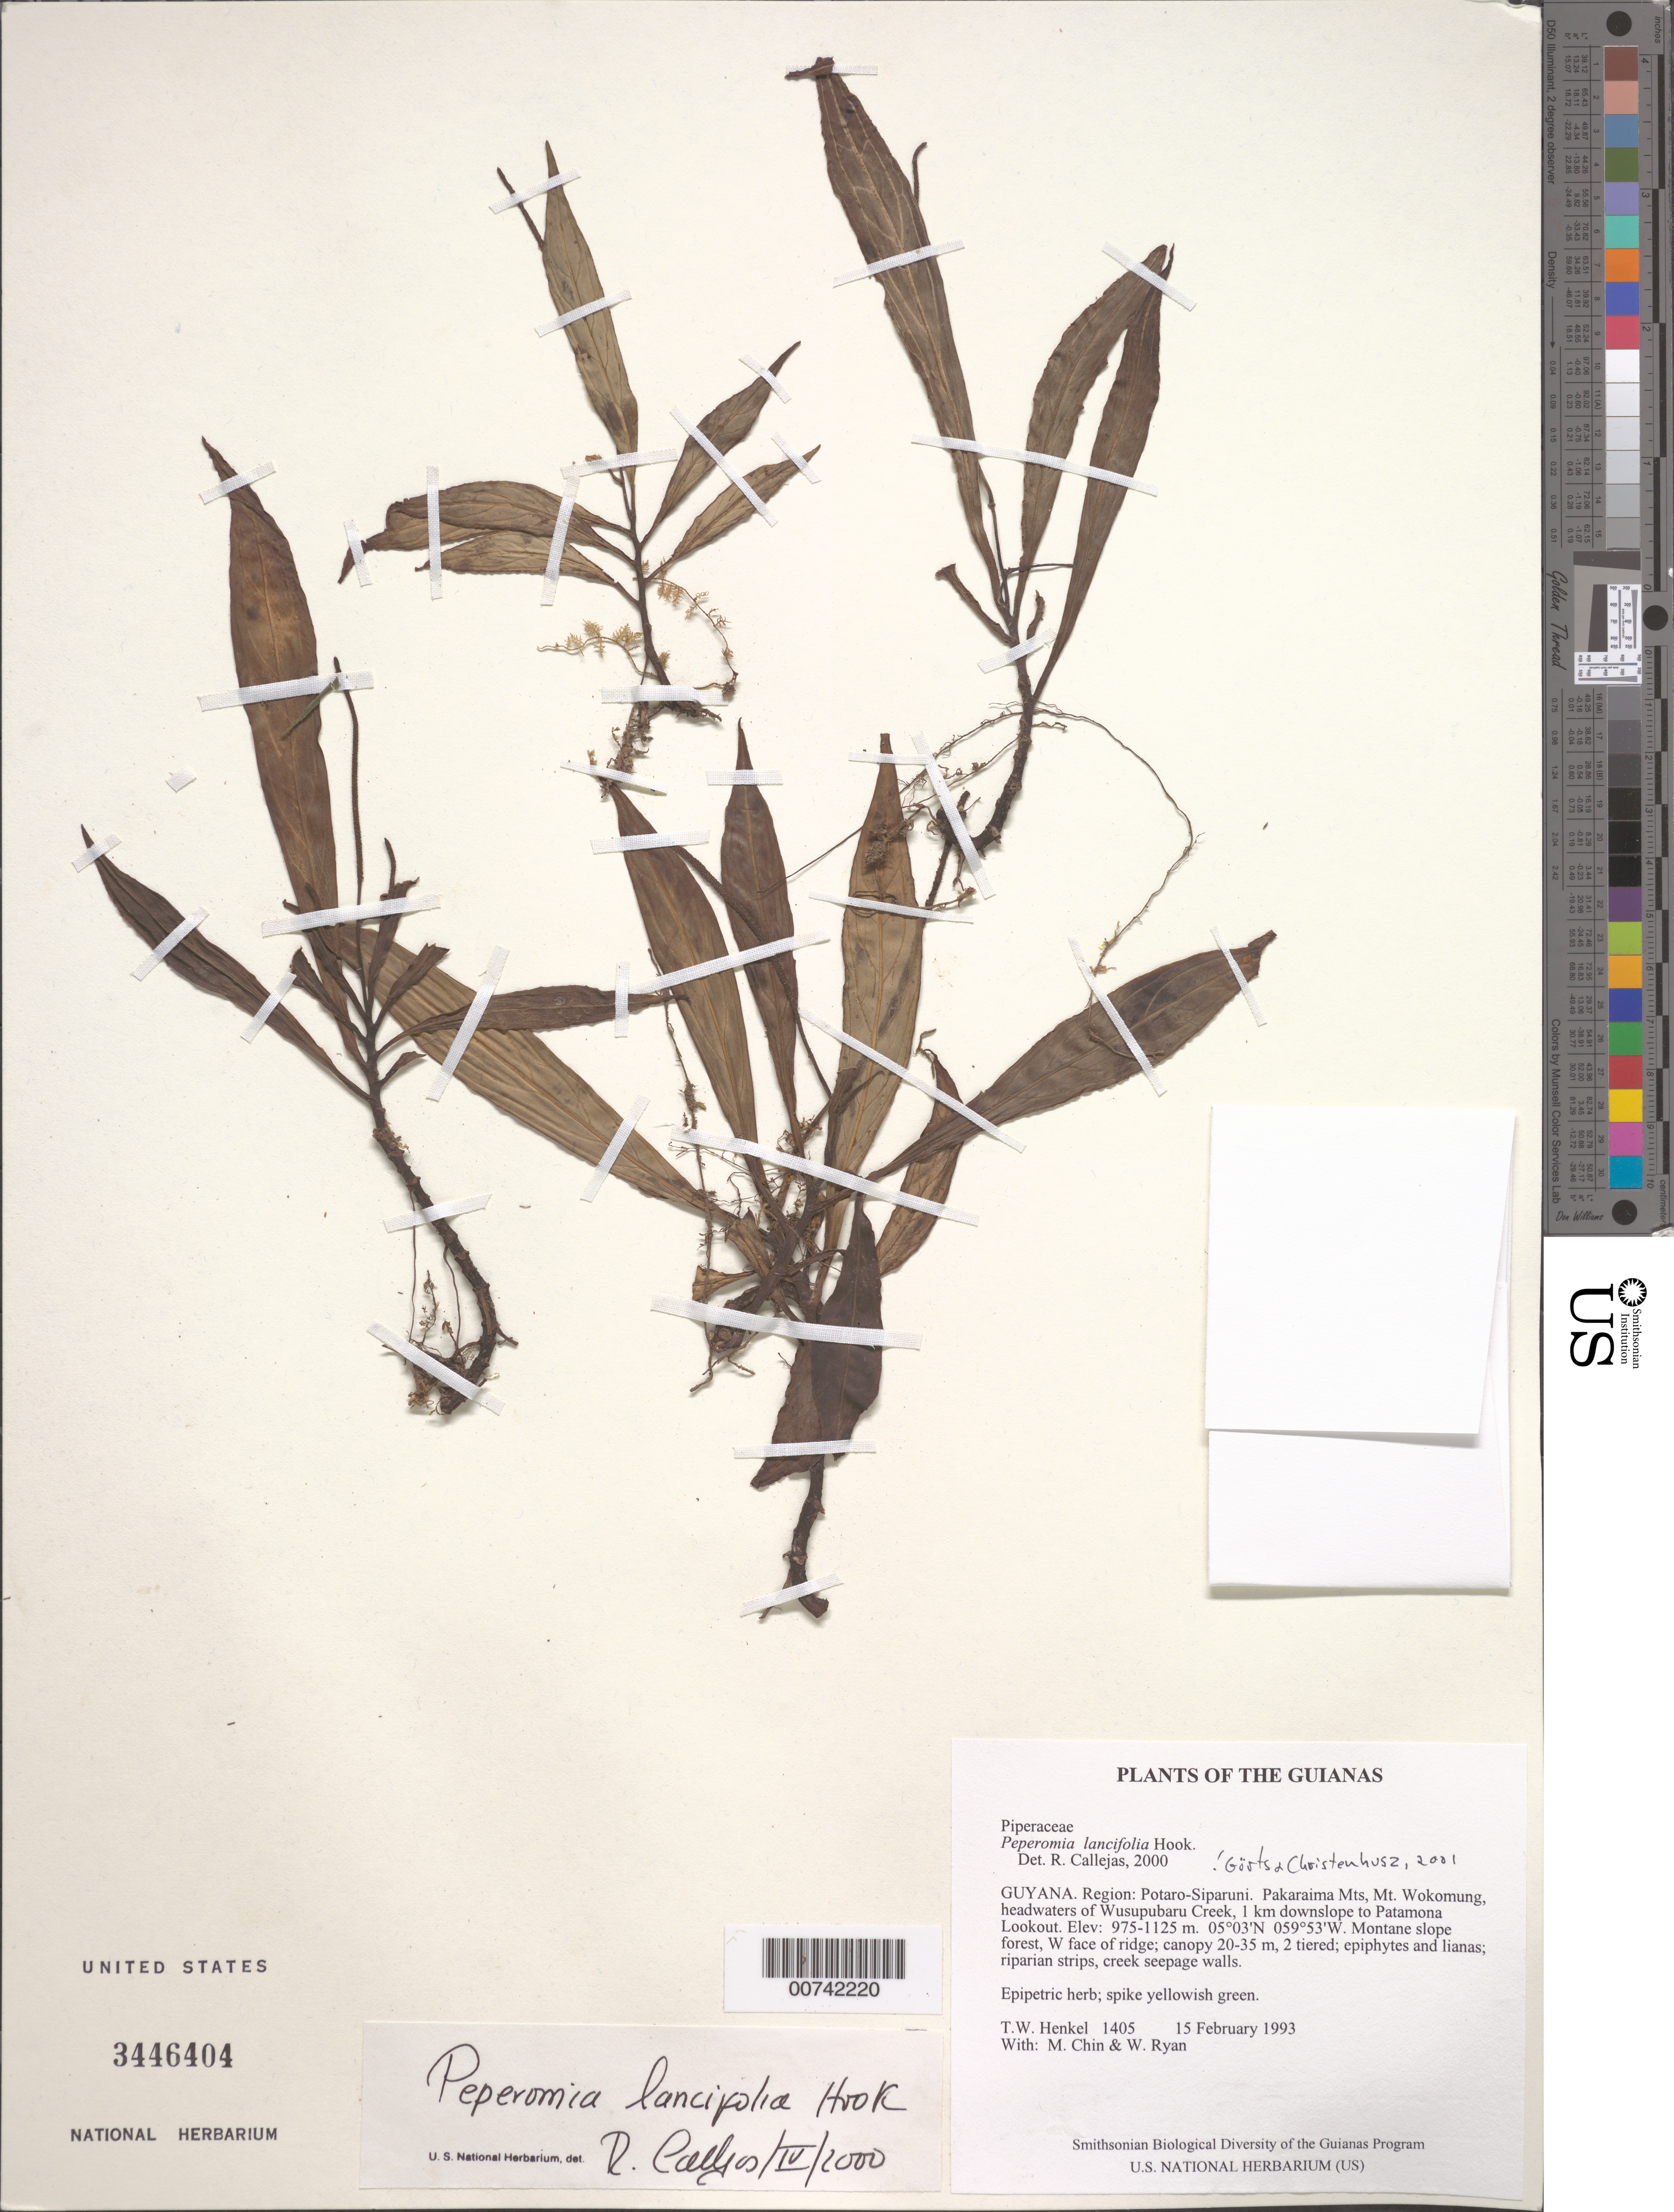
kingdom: Plantae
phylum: Tracheophyta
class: Magnoliopsida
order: Piperales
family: Piperaceae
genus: Peperomia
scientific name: Peperomia lancifolia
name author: Hook.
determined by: Görts-van Rijn, A. R.; Christenhusz, M. J.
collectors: T. Henkel, M. Chin & W. Ryan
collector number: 1405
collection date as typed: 15 February 1993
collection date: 1993-02-15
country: Guyana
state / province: Potaro-Siparuni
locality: Pakaraima Mts, Mt. Wokomung, headwaters of Wusupubaru Creek, 1 km downslope to Patamona Lookout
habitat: Montane slope forest, W face of ridge; canopy 20-35 m, 2 tiered; epiphytes and lianas; riparian strips, creek seepage walls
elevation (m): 975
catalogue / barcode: US 3446404